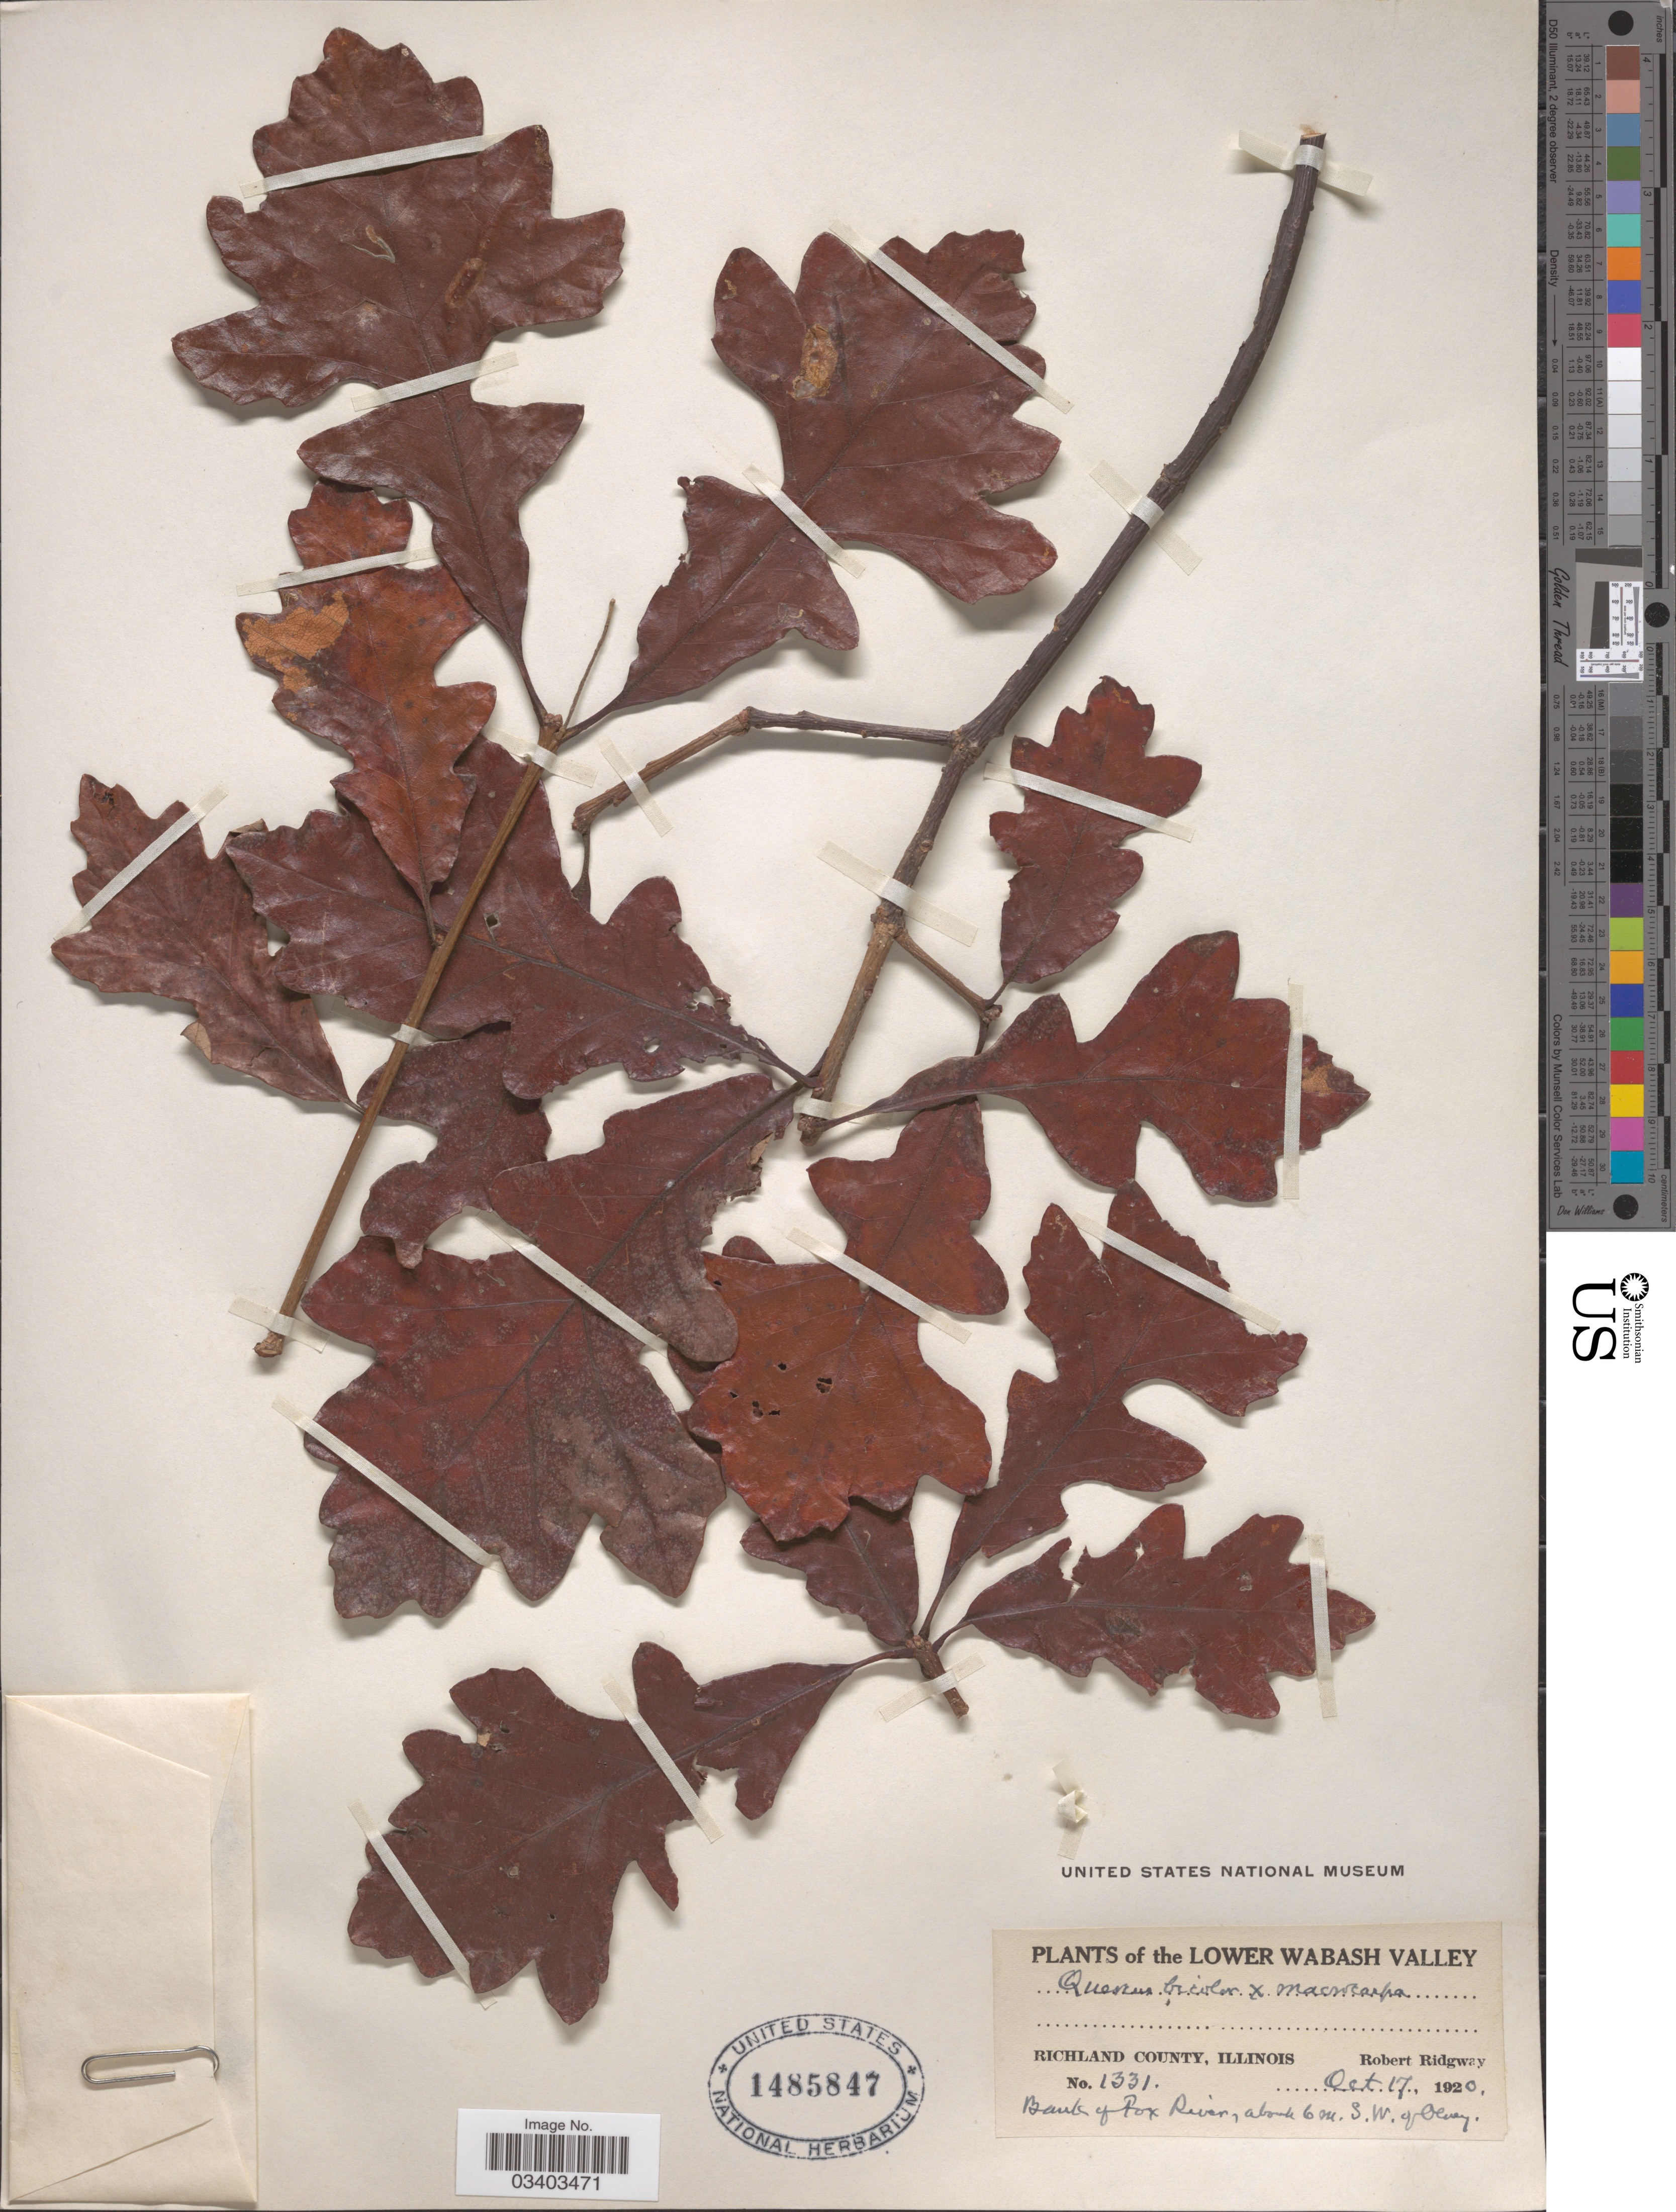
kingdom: Plantae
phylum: Tracheophyta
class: Magnoliopsida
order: Fagales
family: Fagaceae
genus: Quercus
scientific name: Quercus bicolor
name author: Willd.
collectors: R. Ridgway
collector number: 1331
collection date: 1920-10-17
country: United States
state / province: Illinois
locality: The Lower Wabash Valley. Richland County. Bank of Fox River, about 6 m. S.W. of Olney.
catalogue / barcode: US 1485847